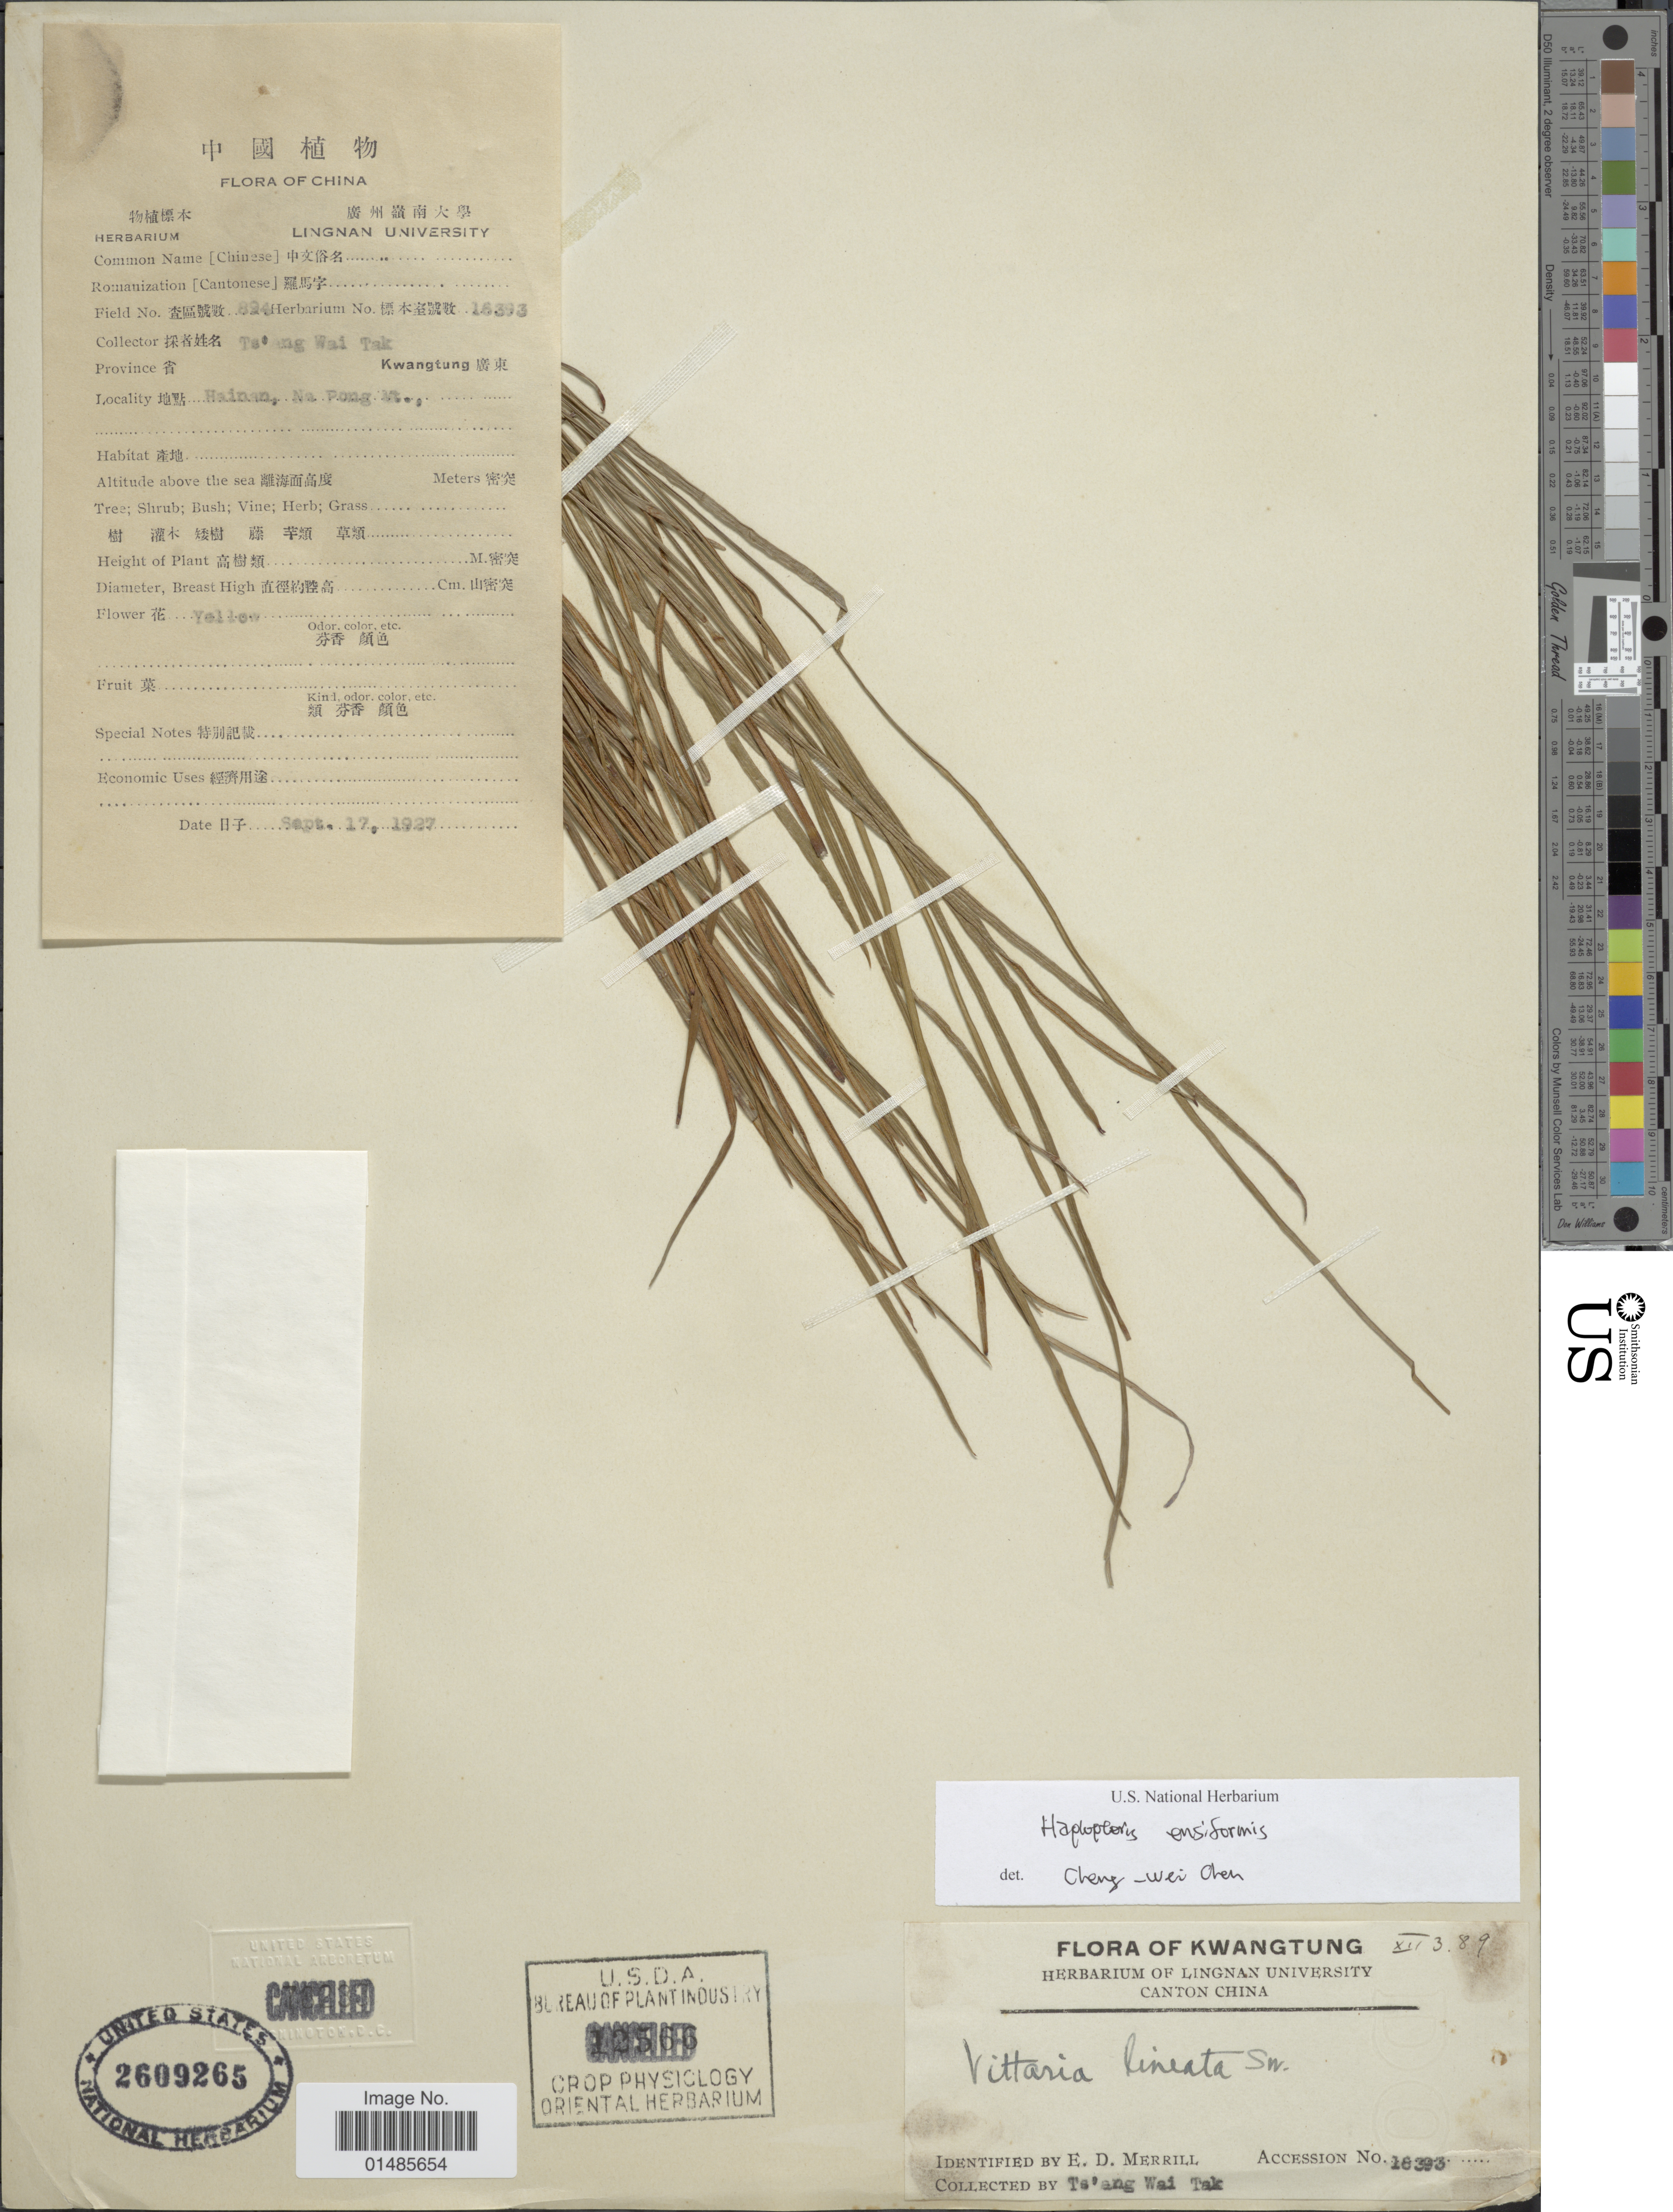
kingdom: Plantae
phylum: Tracheophyta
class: Polypodiopsida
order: Polypodiales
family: Pteridaceae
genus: Haplopteris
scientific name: Haplopteris ensiformis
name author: (Sw.) E.H. Crane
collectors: W. T. Tsang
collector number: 834/26393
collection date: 1927-09-17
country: China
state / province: Guangdong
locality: Province Kwangtung X. Hainan, Na Pong Mt.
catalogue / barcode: US 2609265